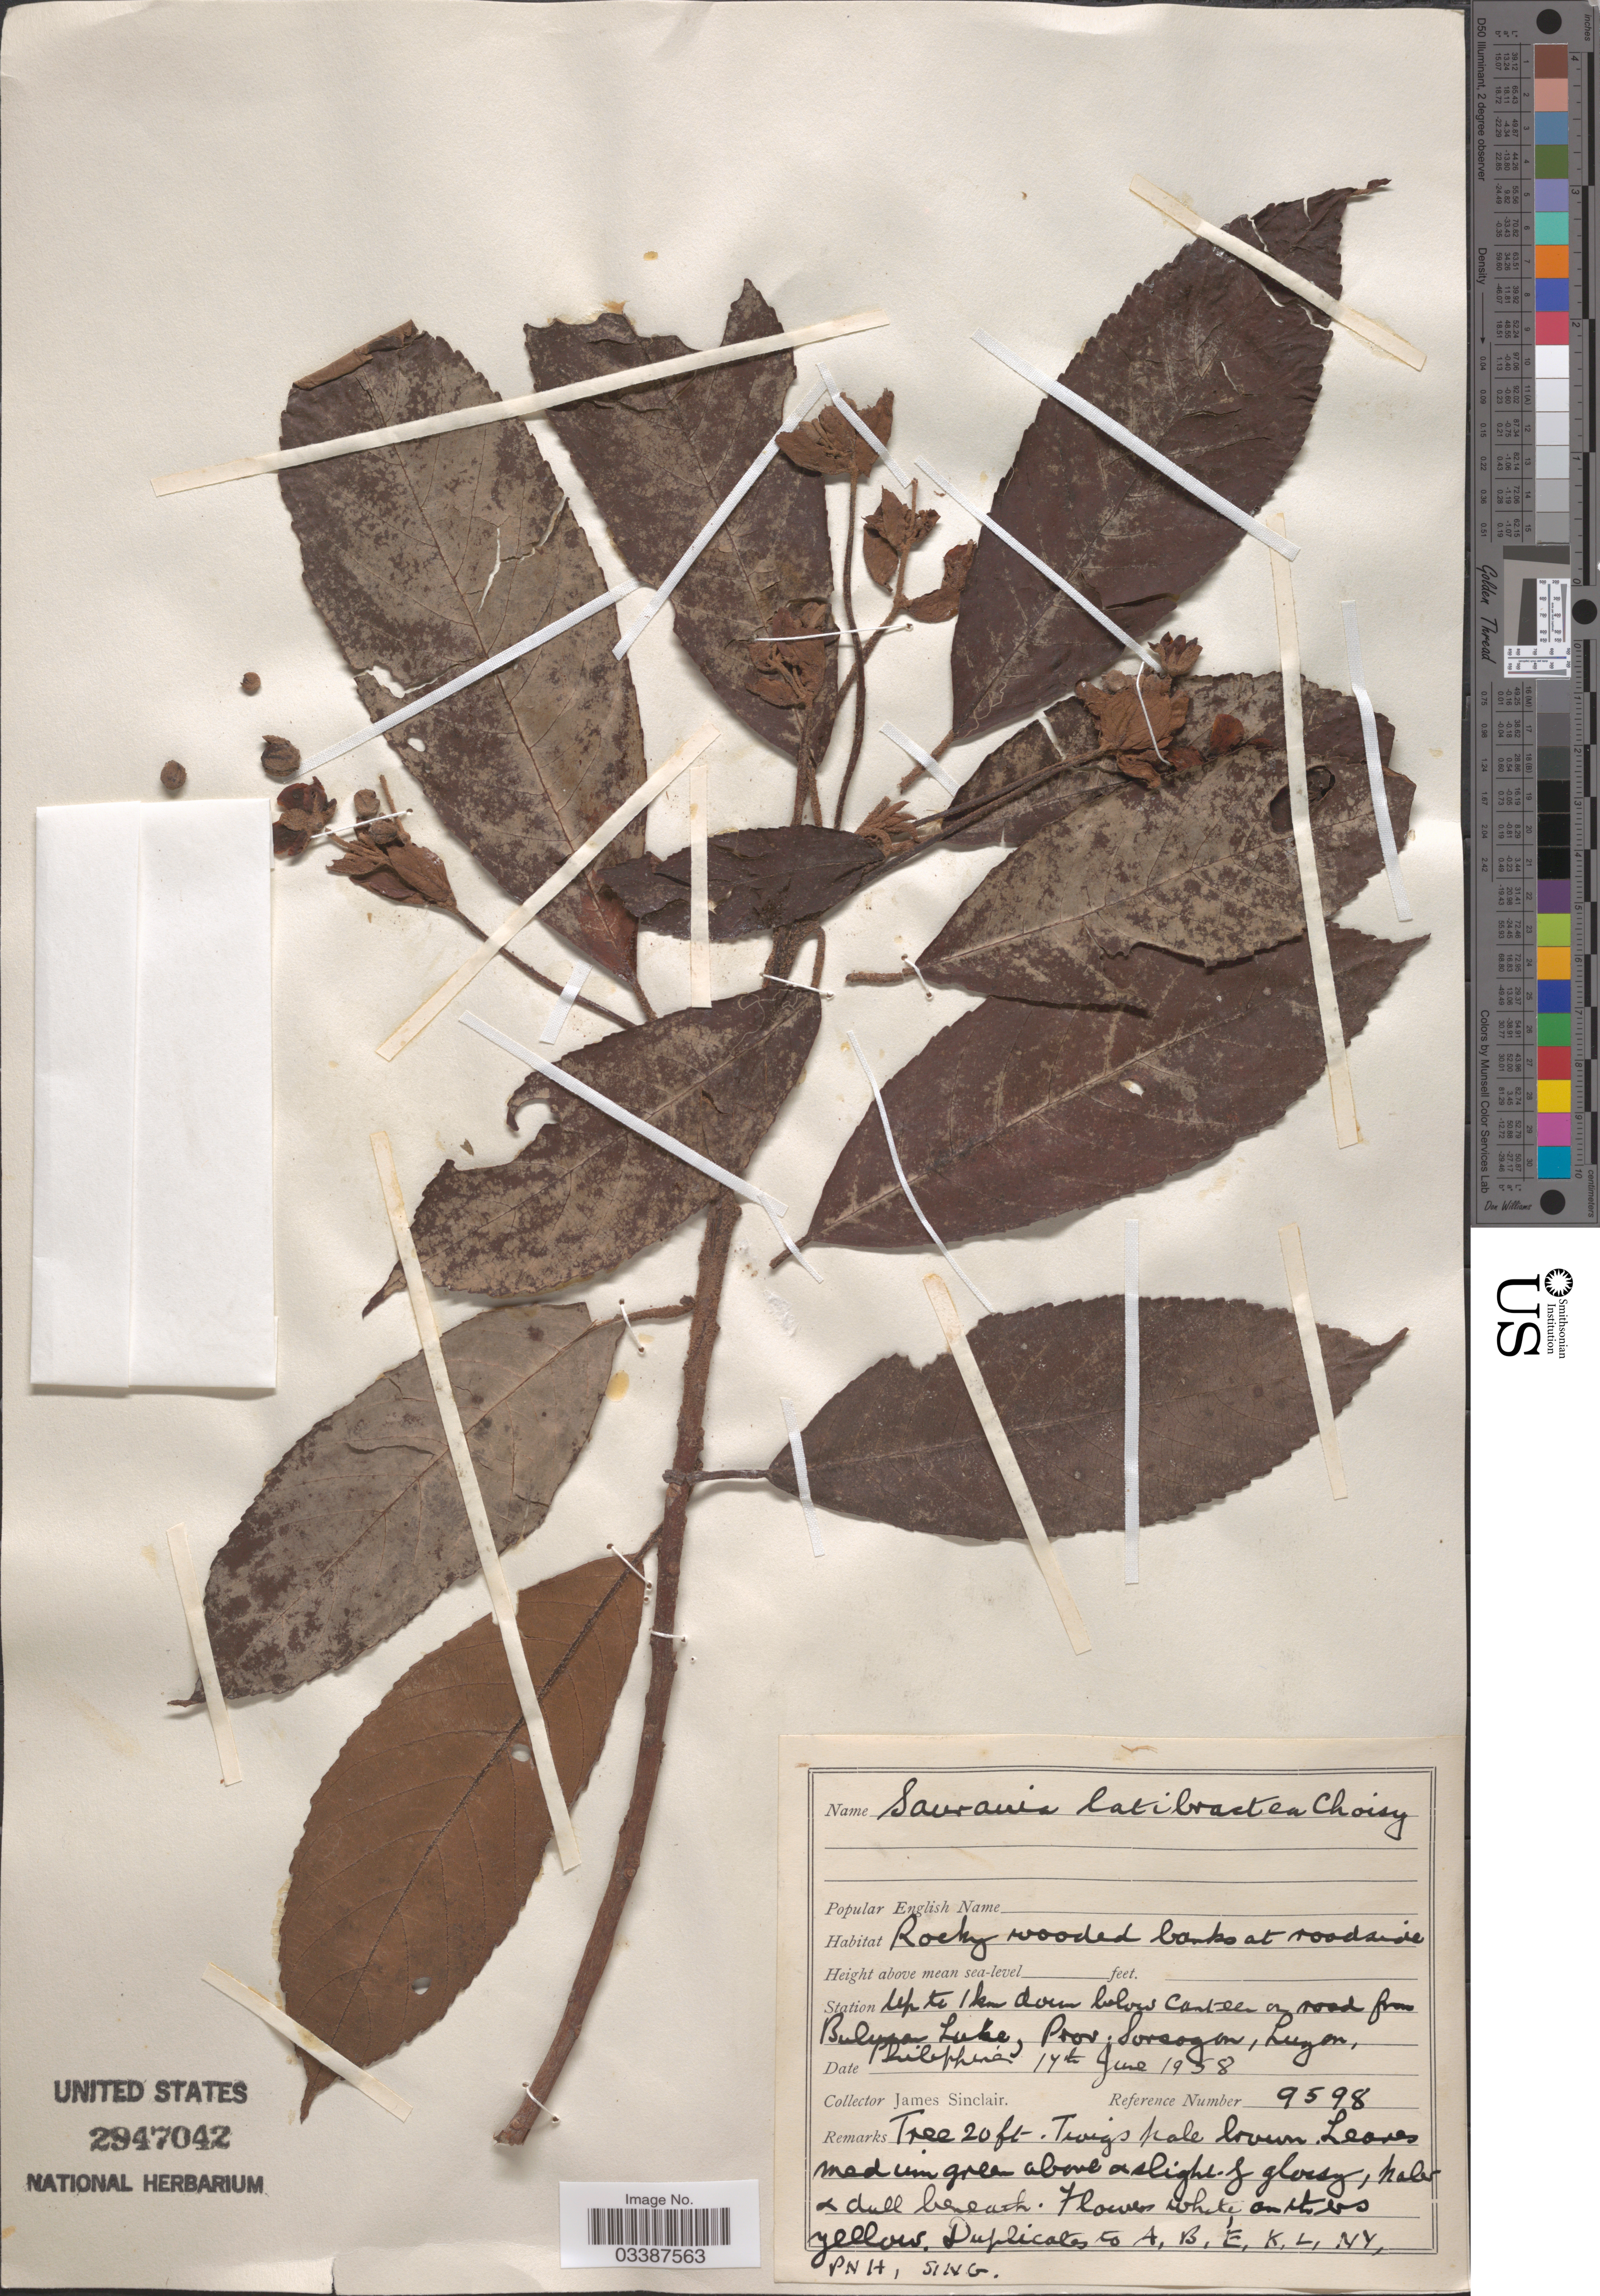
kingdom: Plantae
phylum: Tracheophyta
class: Magnoliopsida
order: Ericales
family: Actinidiaceae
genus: Saurauia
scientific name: Saurauia latibracteata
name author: Choisy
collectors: J. Sinclair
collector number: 9598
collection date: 1958-06-17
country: Philippines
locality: Up to 1 km down below canteen on road from Bulusan Lake, Prov. Sorsogon, Luzon.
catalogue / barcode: US 2947042